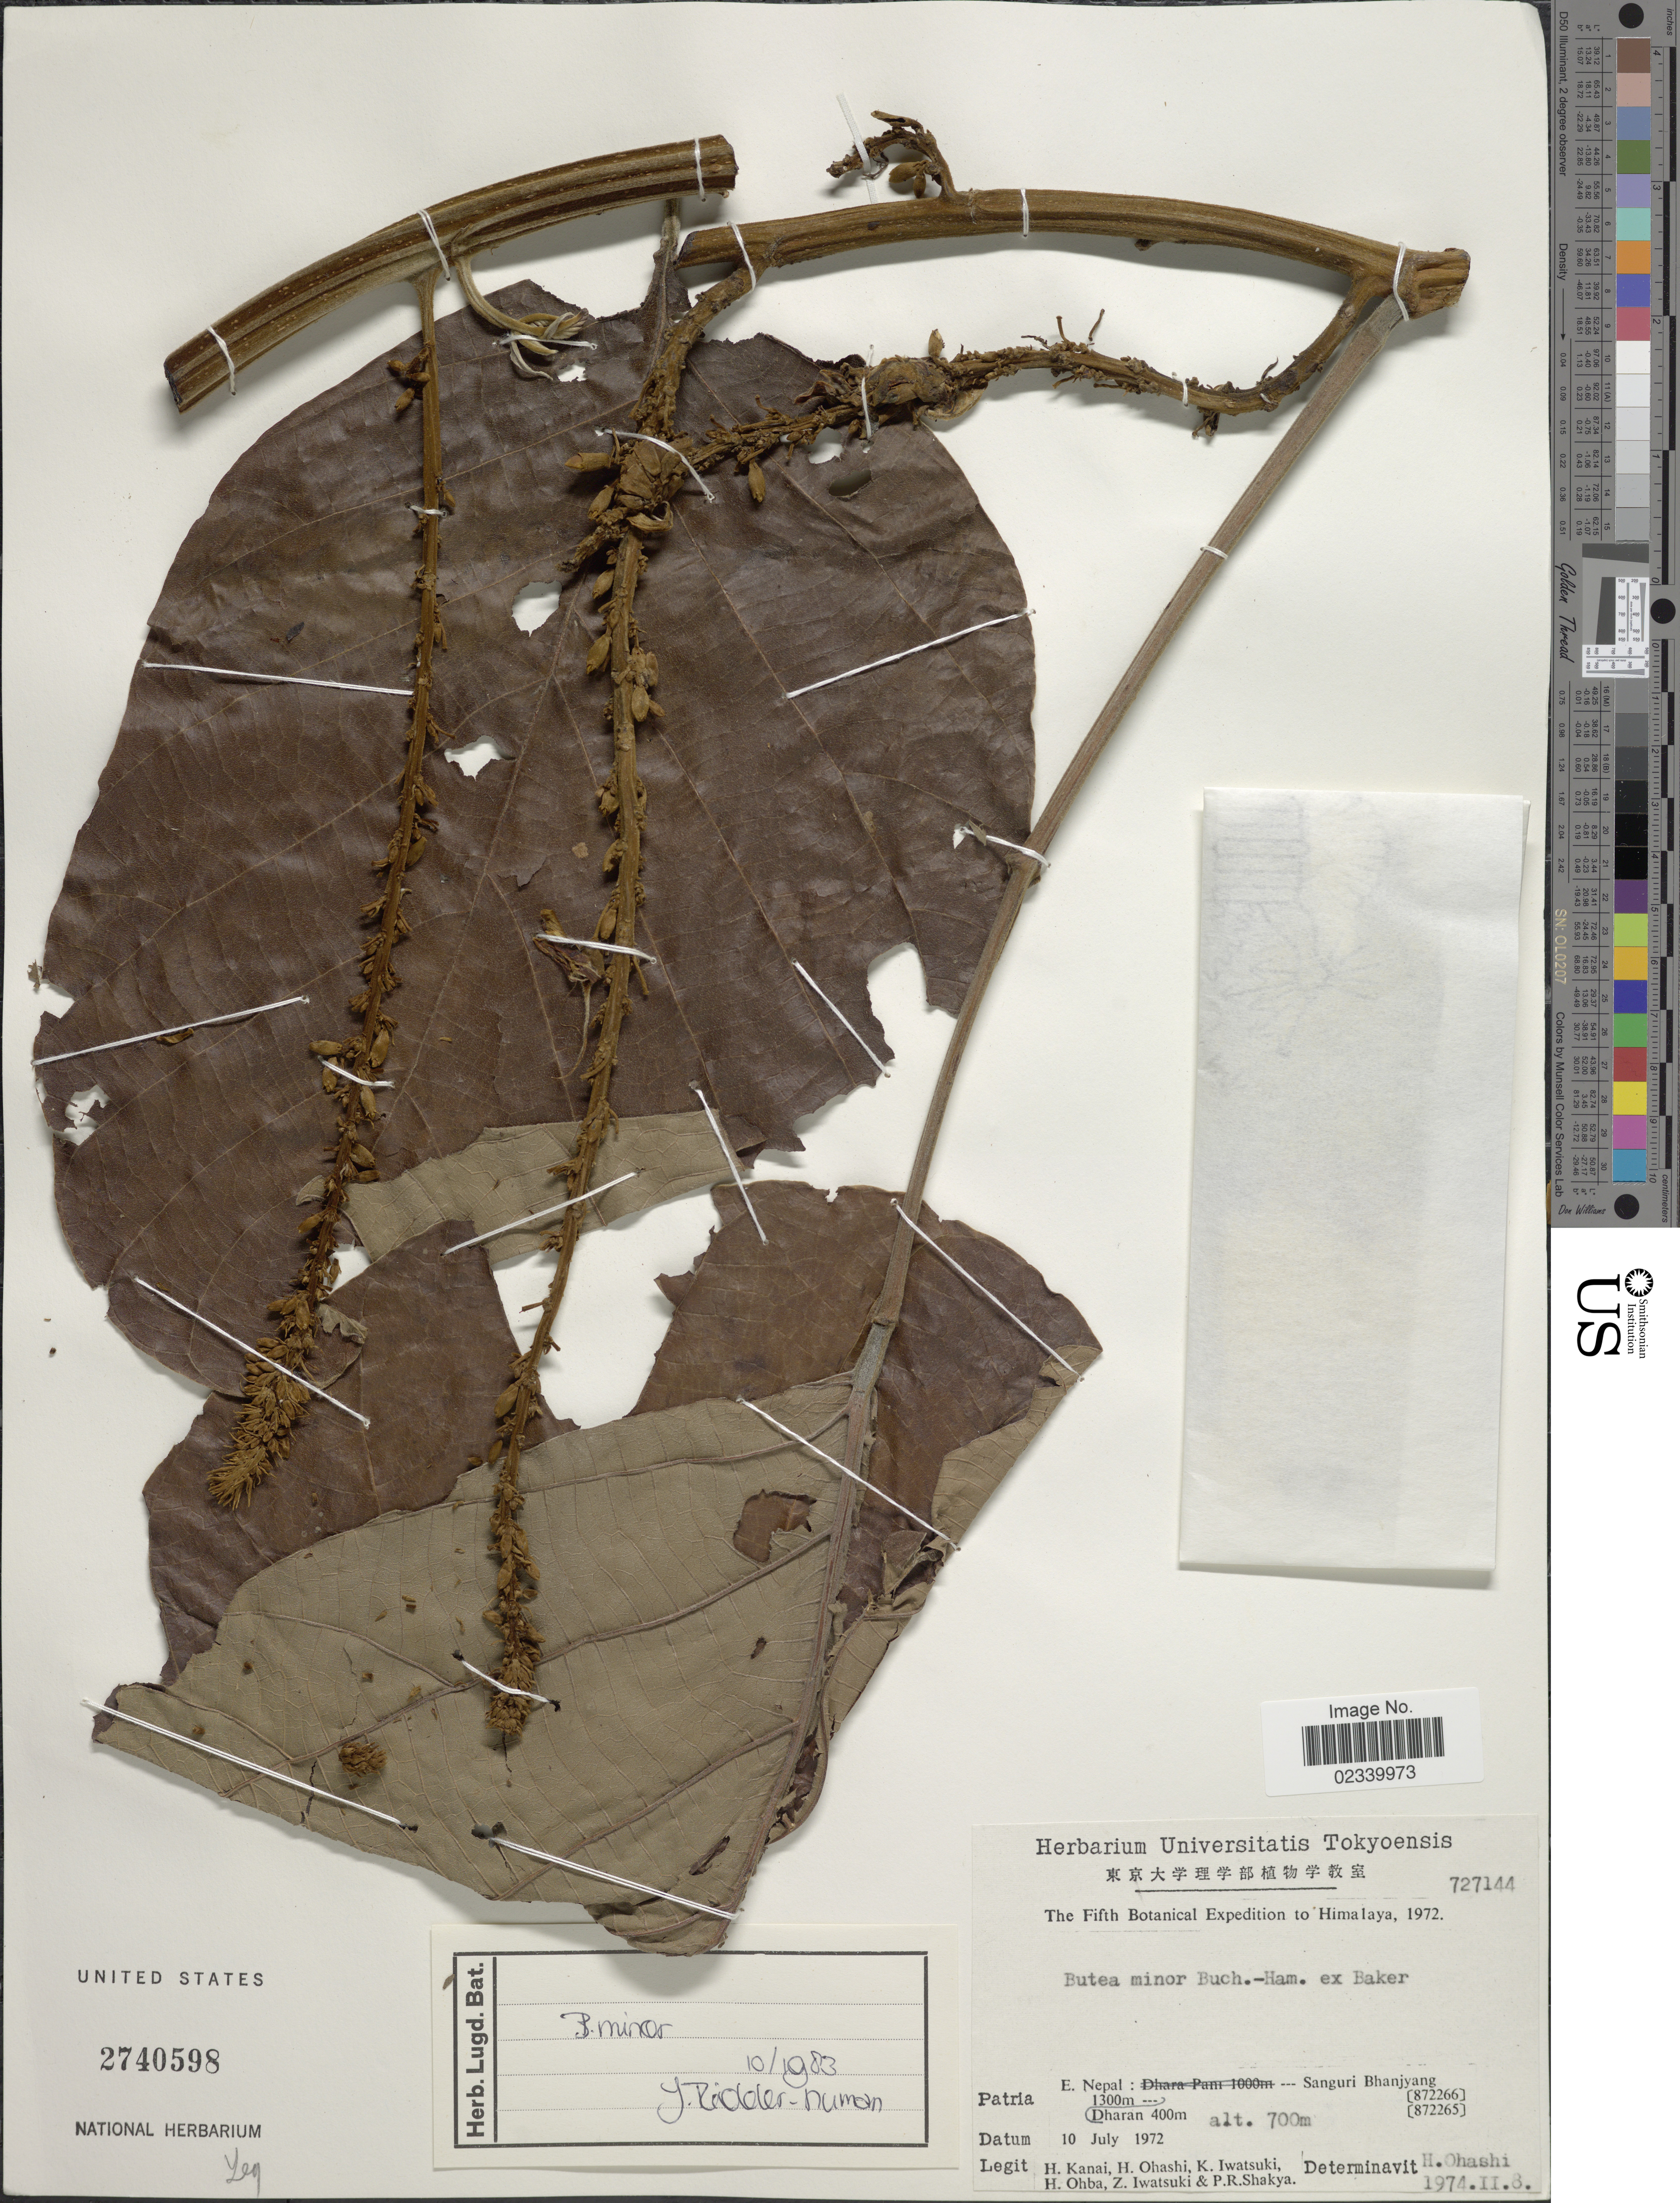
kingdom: Plantae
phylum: Tracheophyta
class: Magnoliopsida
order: Fabales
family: Fabaceae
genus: Butea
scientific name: Butea minor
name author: Buch.-Ham. ex Wall.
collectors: H. Kanai, H. Ohashi, K. Iwatsuki, H. Ohba & et al.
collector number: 727144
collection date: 1972-07-10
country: Nepal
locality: Himalaya, Patria E. Nepal: Sanguri Bhanjyang, Dharan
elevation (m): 700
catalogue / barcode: US 2740598